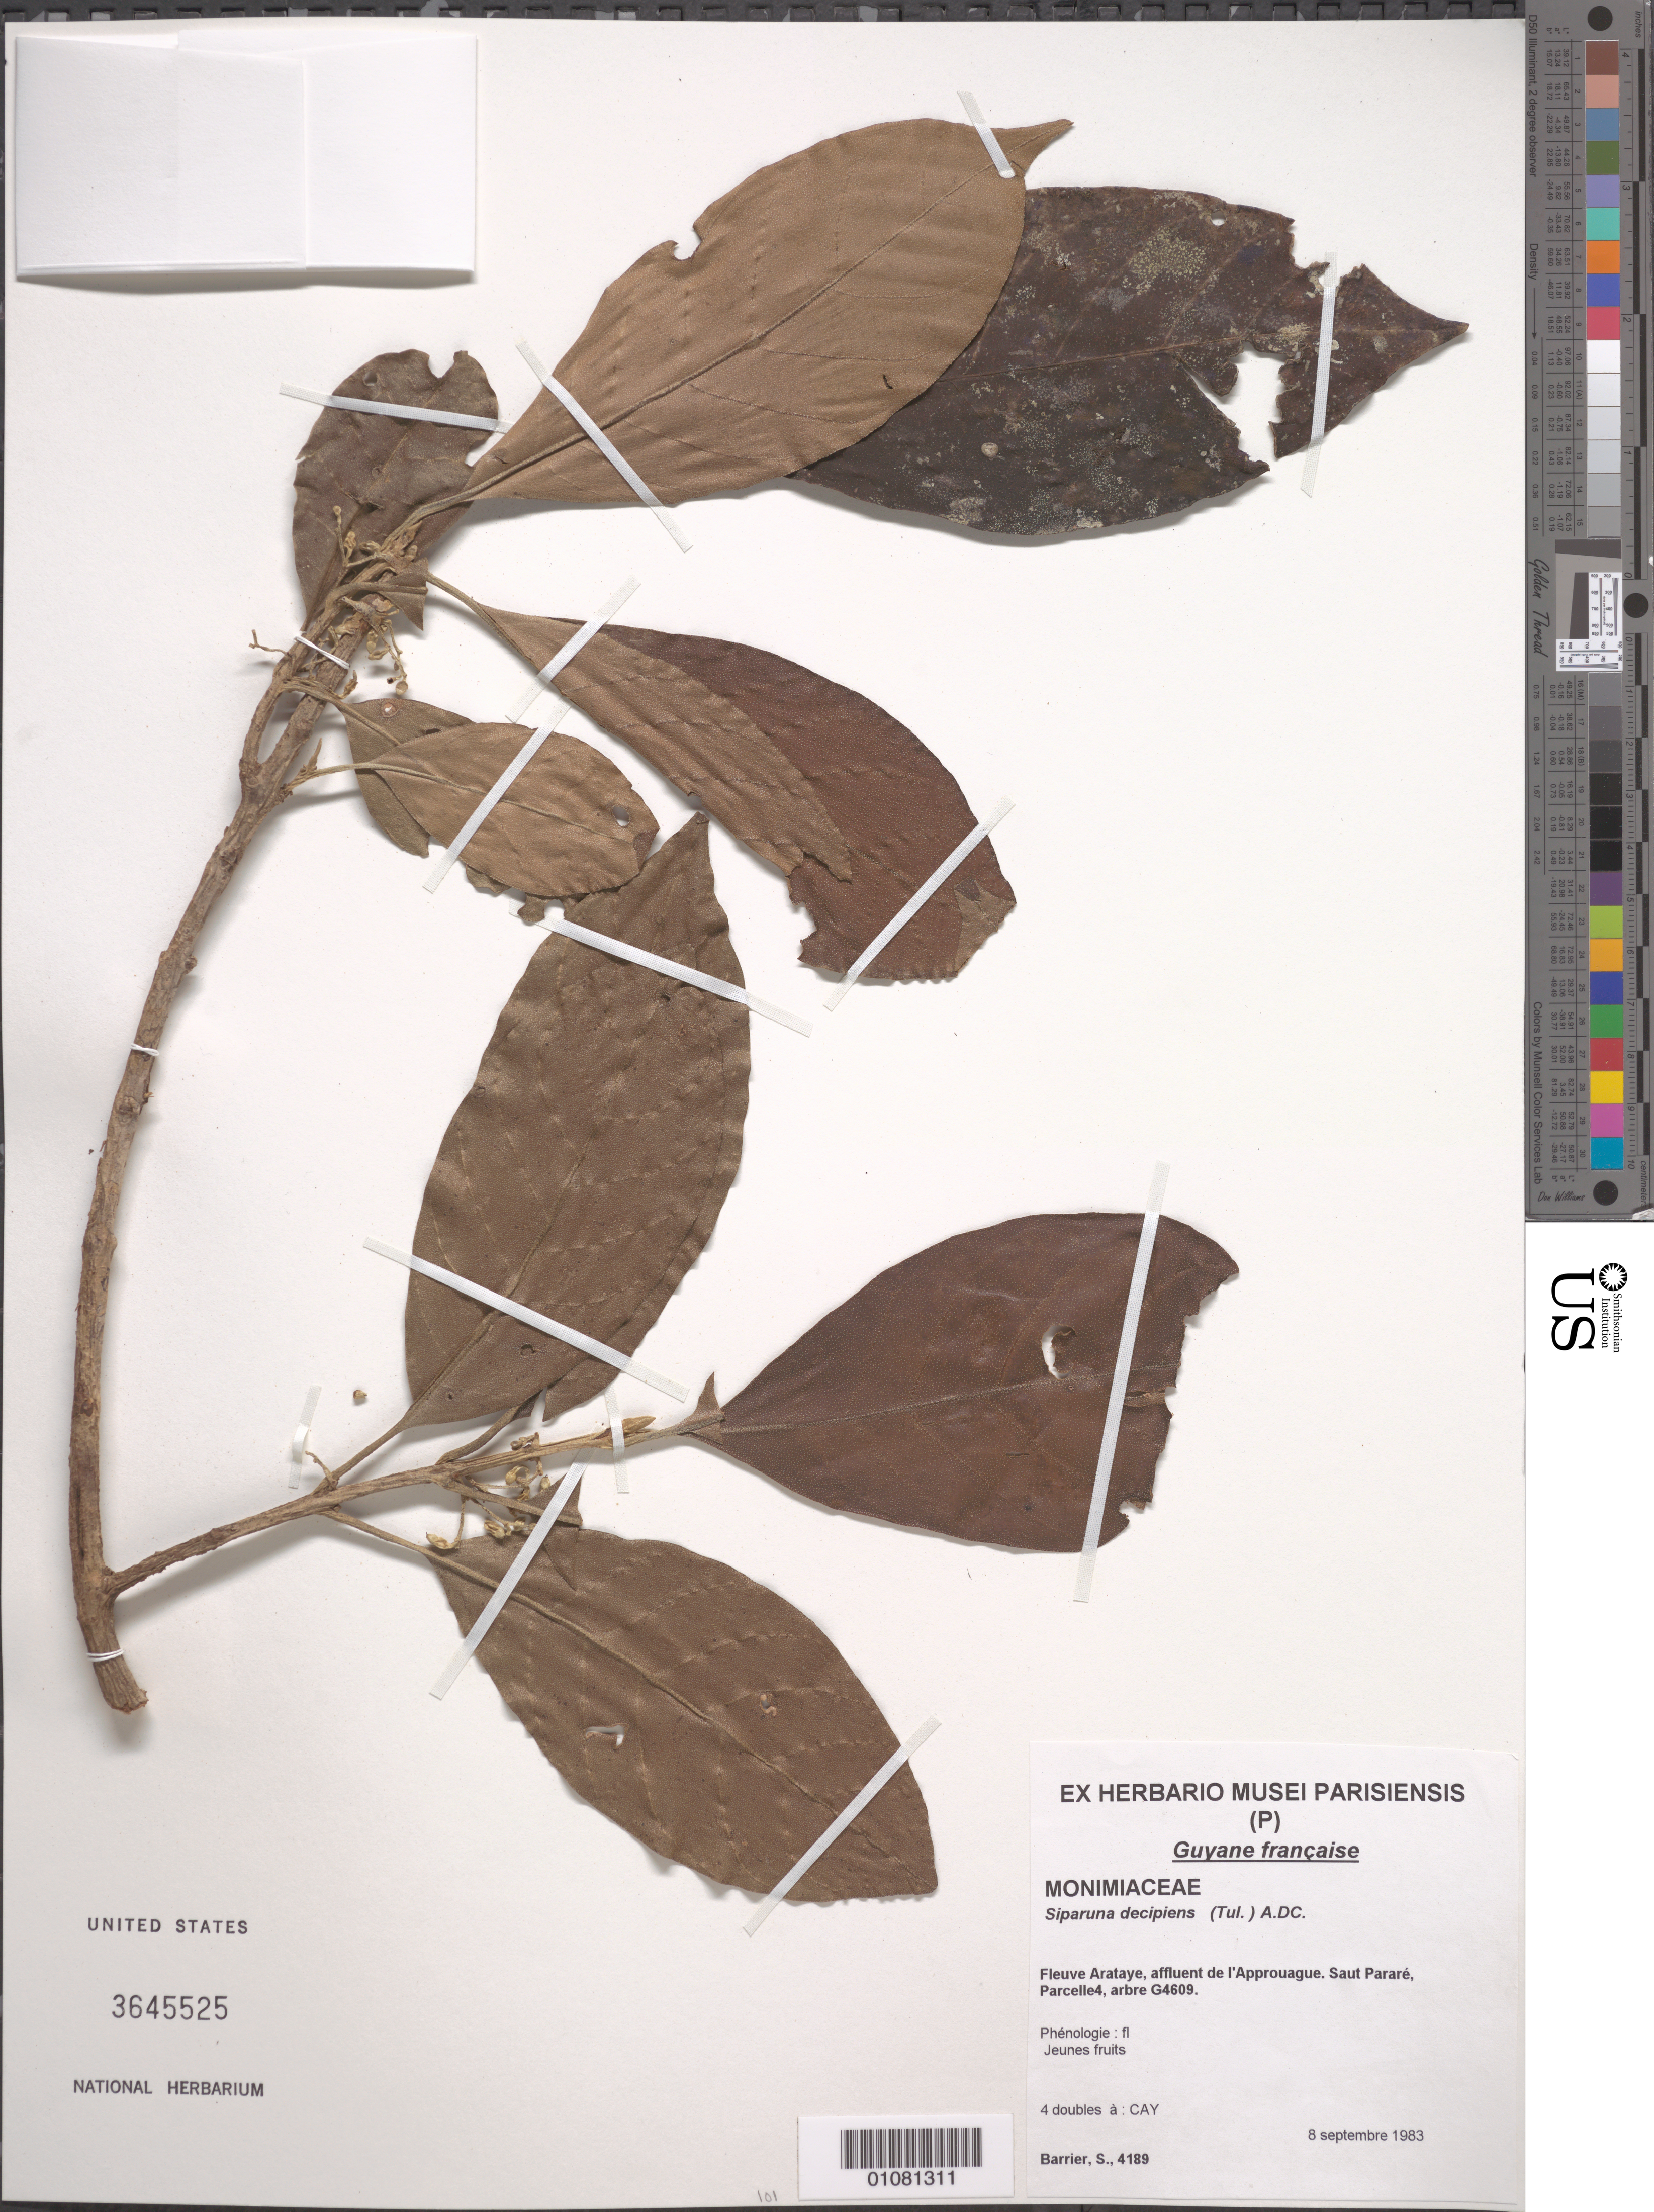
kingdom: Plantae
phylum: Tracheophyta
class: Magnoliopsida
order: Laurales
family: Siparunaceae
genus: Siparuna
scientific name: Siparuna decipiens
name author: (Tul.) A. DC.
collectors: S. Barrier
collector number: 4189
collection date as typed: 8-Sep-83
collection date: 1983-09-08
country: French Guiana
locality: Fleuve Arataye, affluent de l'Approuague. Saut Pararé, Parcelle 4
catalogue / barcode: US 3645525